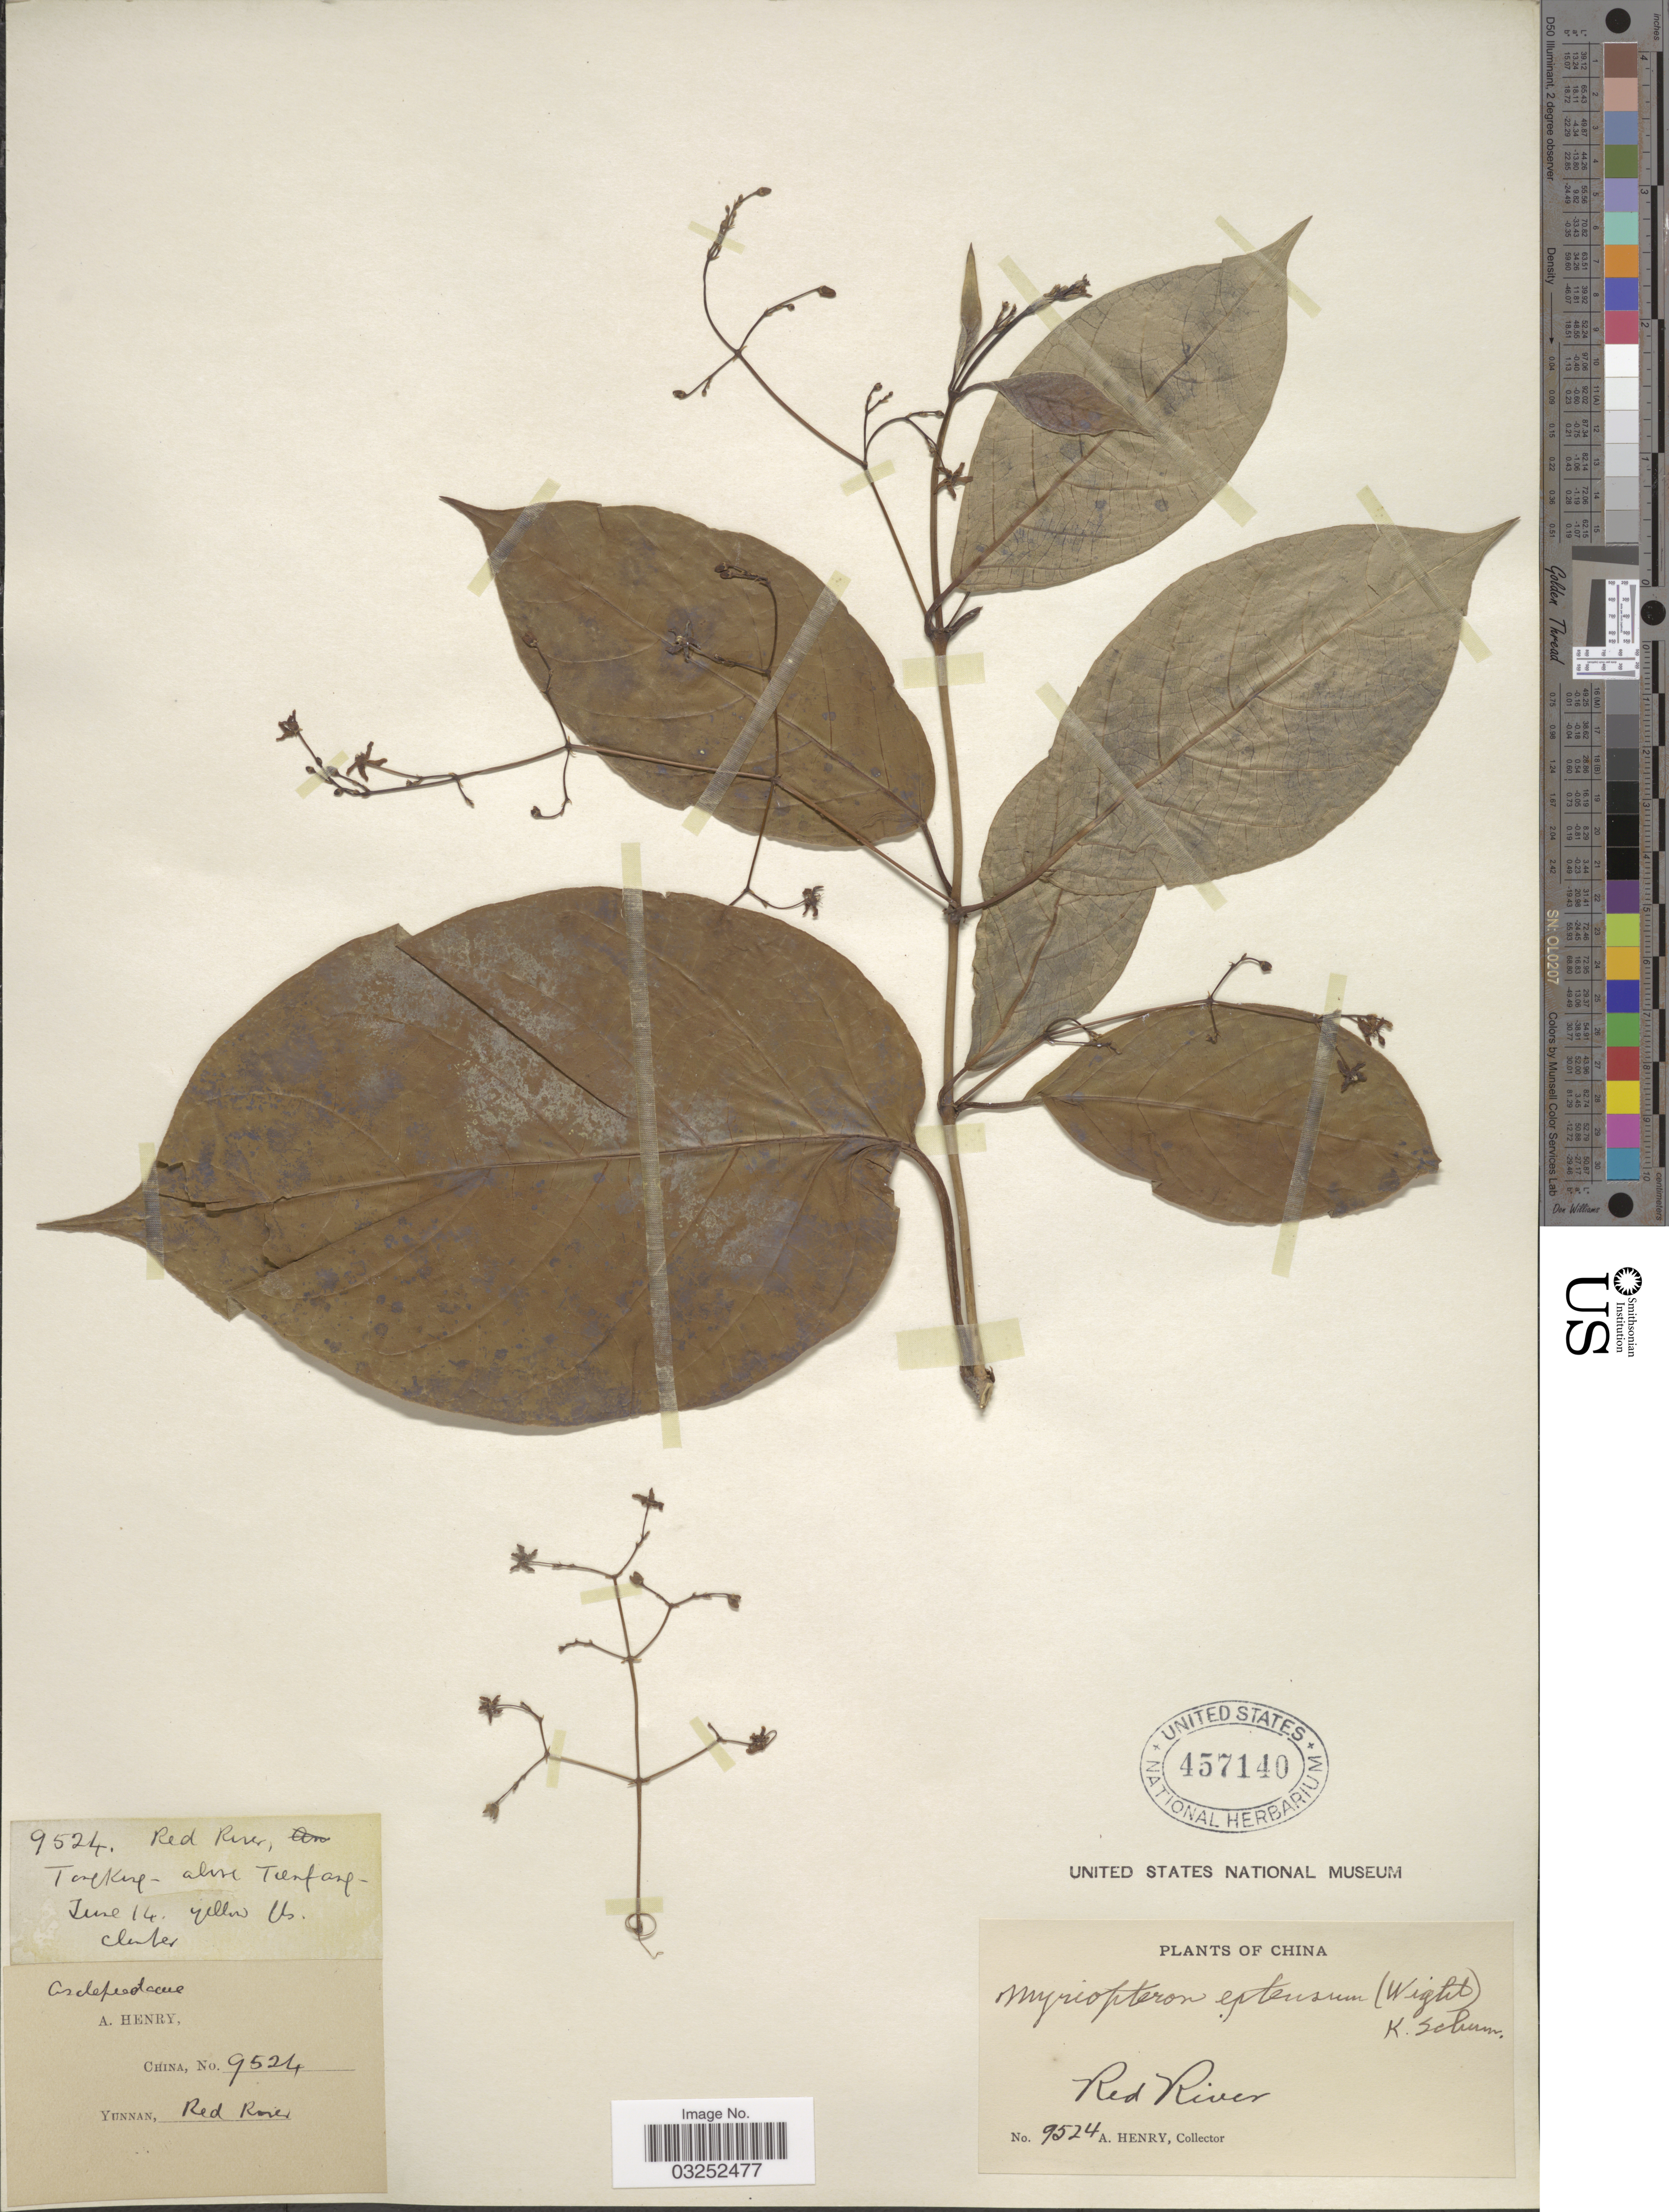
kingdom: Plantae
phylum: Tracheophyta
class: Magnoliopsida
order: Gentianales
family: Apocynaceae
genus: Myriopteron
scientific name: Myriopteron extensum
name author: (C. Wright) K. Schum.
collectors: A. Henry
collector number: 9524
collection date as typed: Transcribed d/m/y: /6/14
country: China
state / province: Yunnan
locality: Red River. Tongkeng above Tienfang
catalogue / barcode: US 457140